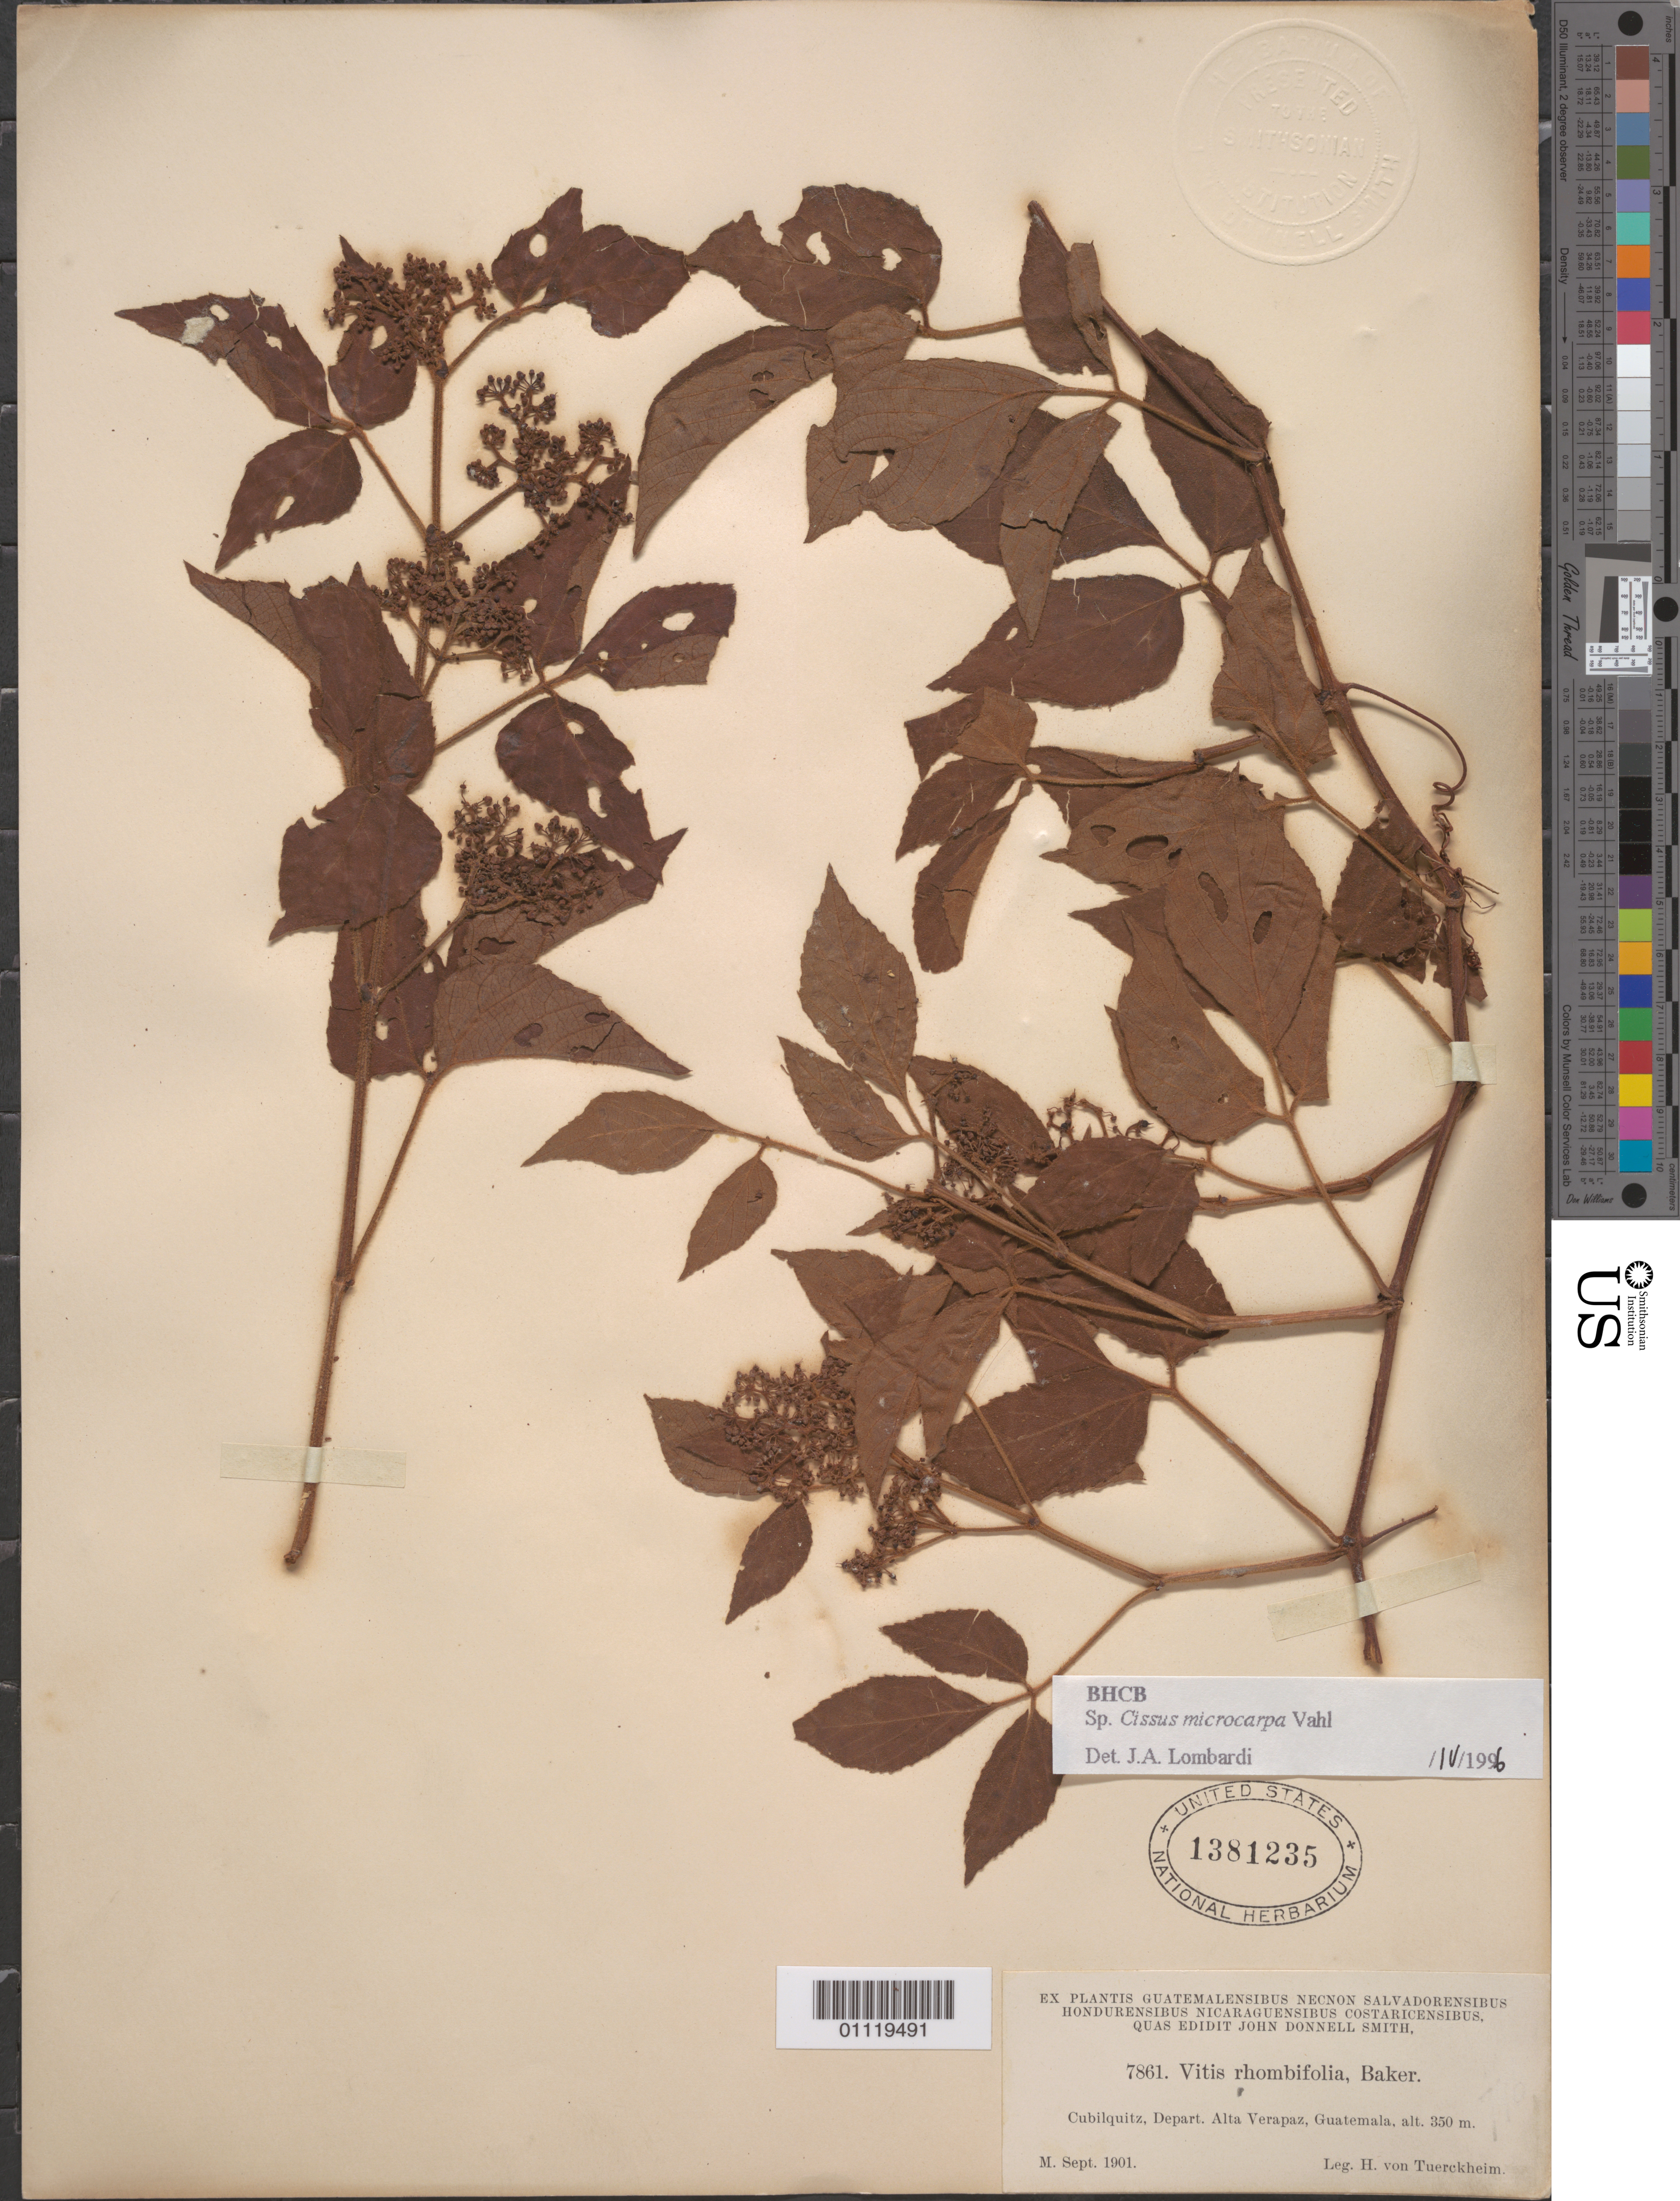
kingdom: Plantae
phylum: Tracheophyta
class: Magnoliopsida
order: Vitales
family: Vitaceae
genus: Cissus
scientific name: Cissus microcarpa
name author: Vahl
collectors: H. von Türckheim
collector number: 7861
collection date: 1901-09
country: Guatemala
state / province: Alta Verapaz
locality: Cubilquitz.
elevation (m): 350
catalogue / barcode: US 1381235